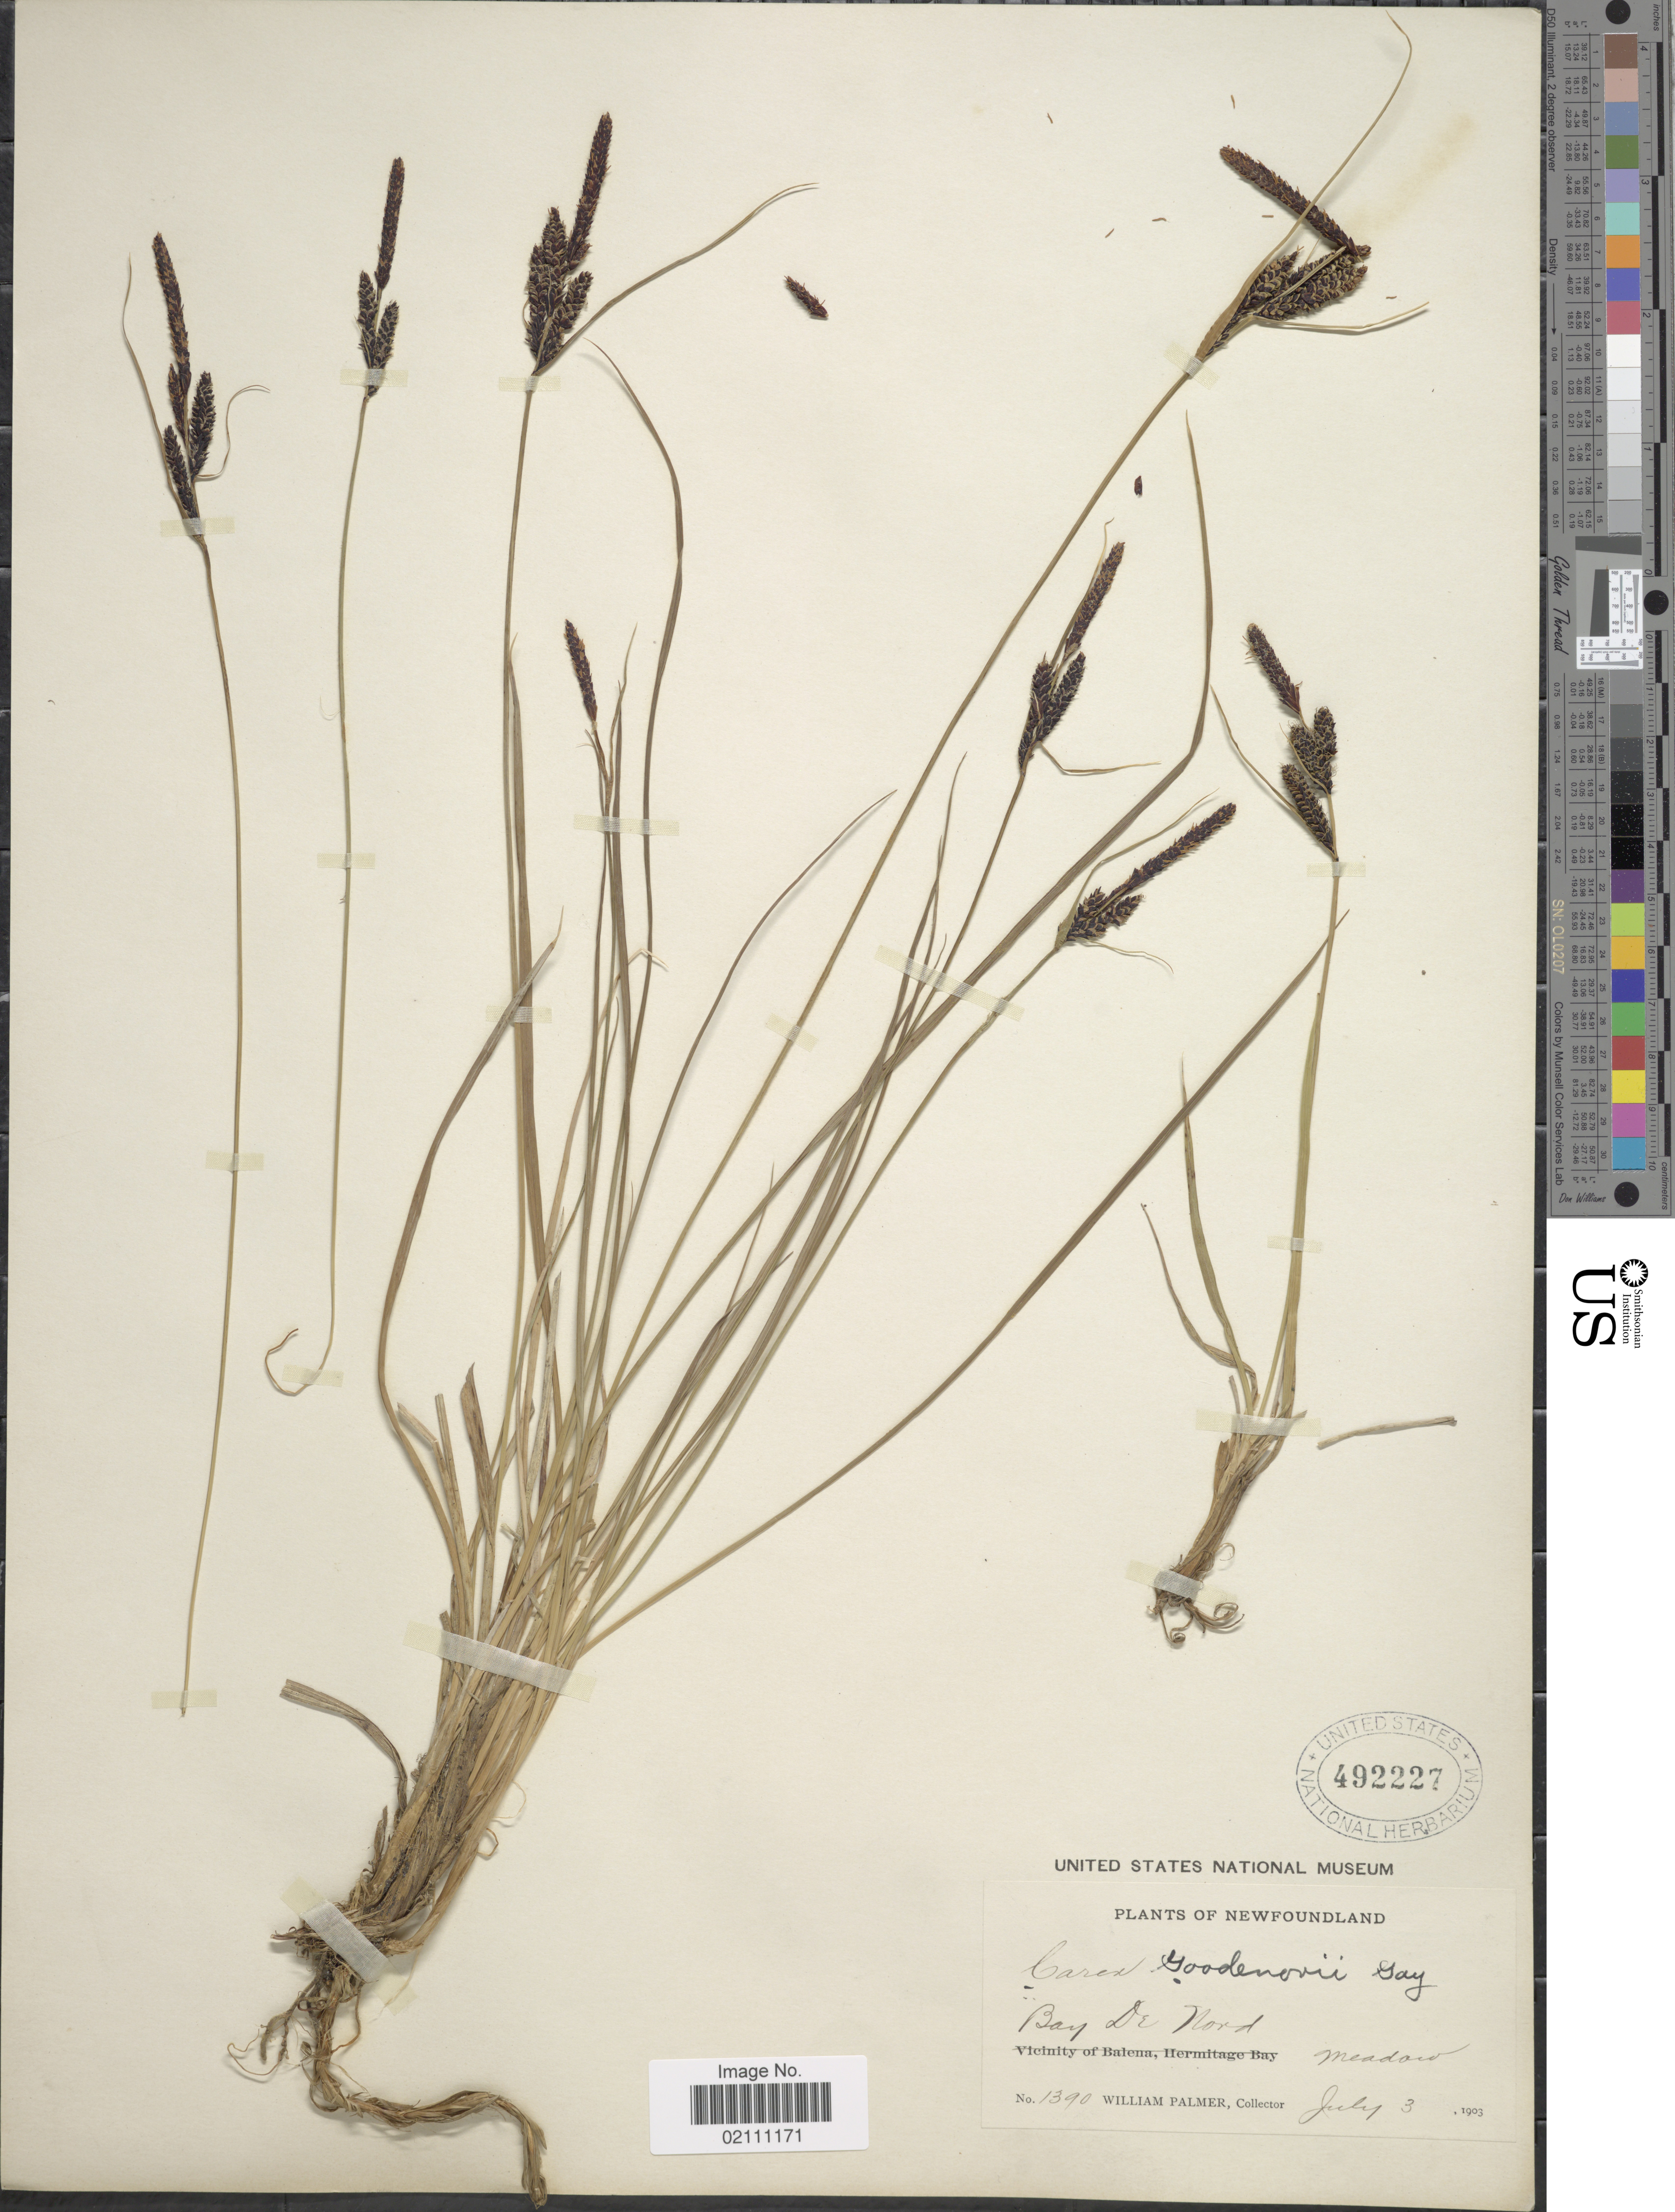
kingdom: Plantae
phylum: Tracheophyta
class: Liliopsida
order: Poales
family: Cyperaceae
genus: Carex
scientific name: Carex nigra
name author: (L.) Reichard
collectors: W. Palmer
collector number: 1390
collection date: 1903-07-03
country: Canada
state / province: Newfoundland and Labrador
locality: Bay De Nord, Meadow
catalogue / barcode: US 492227